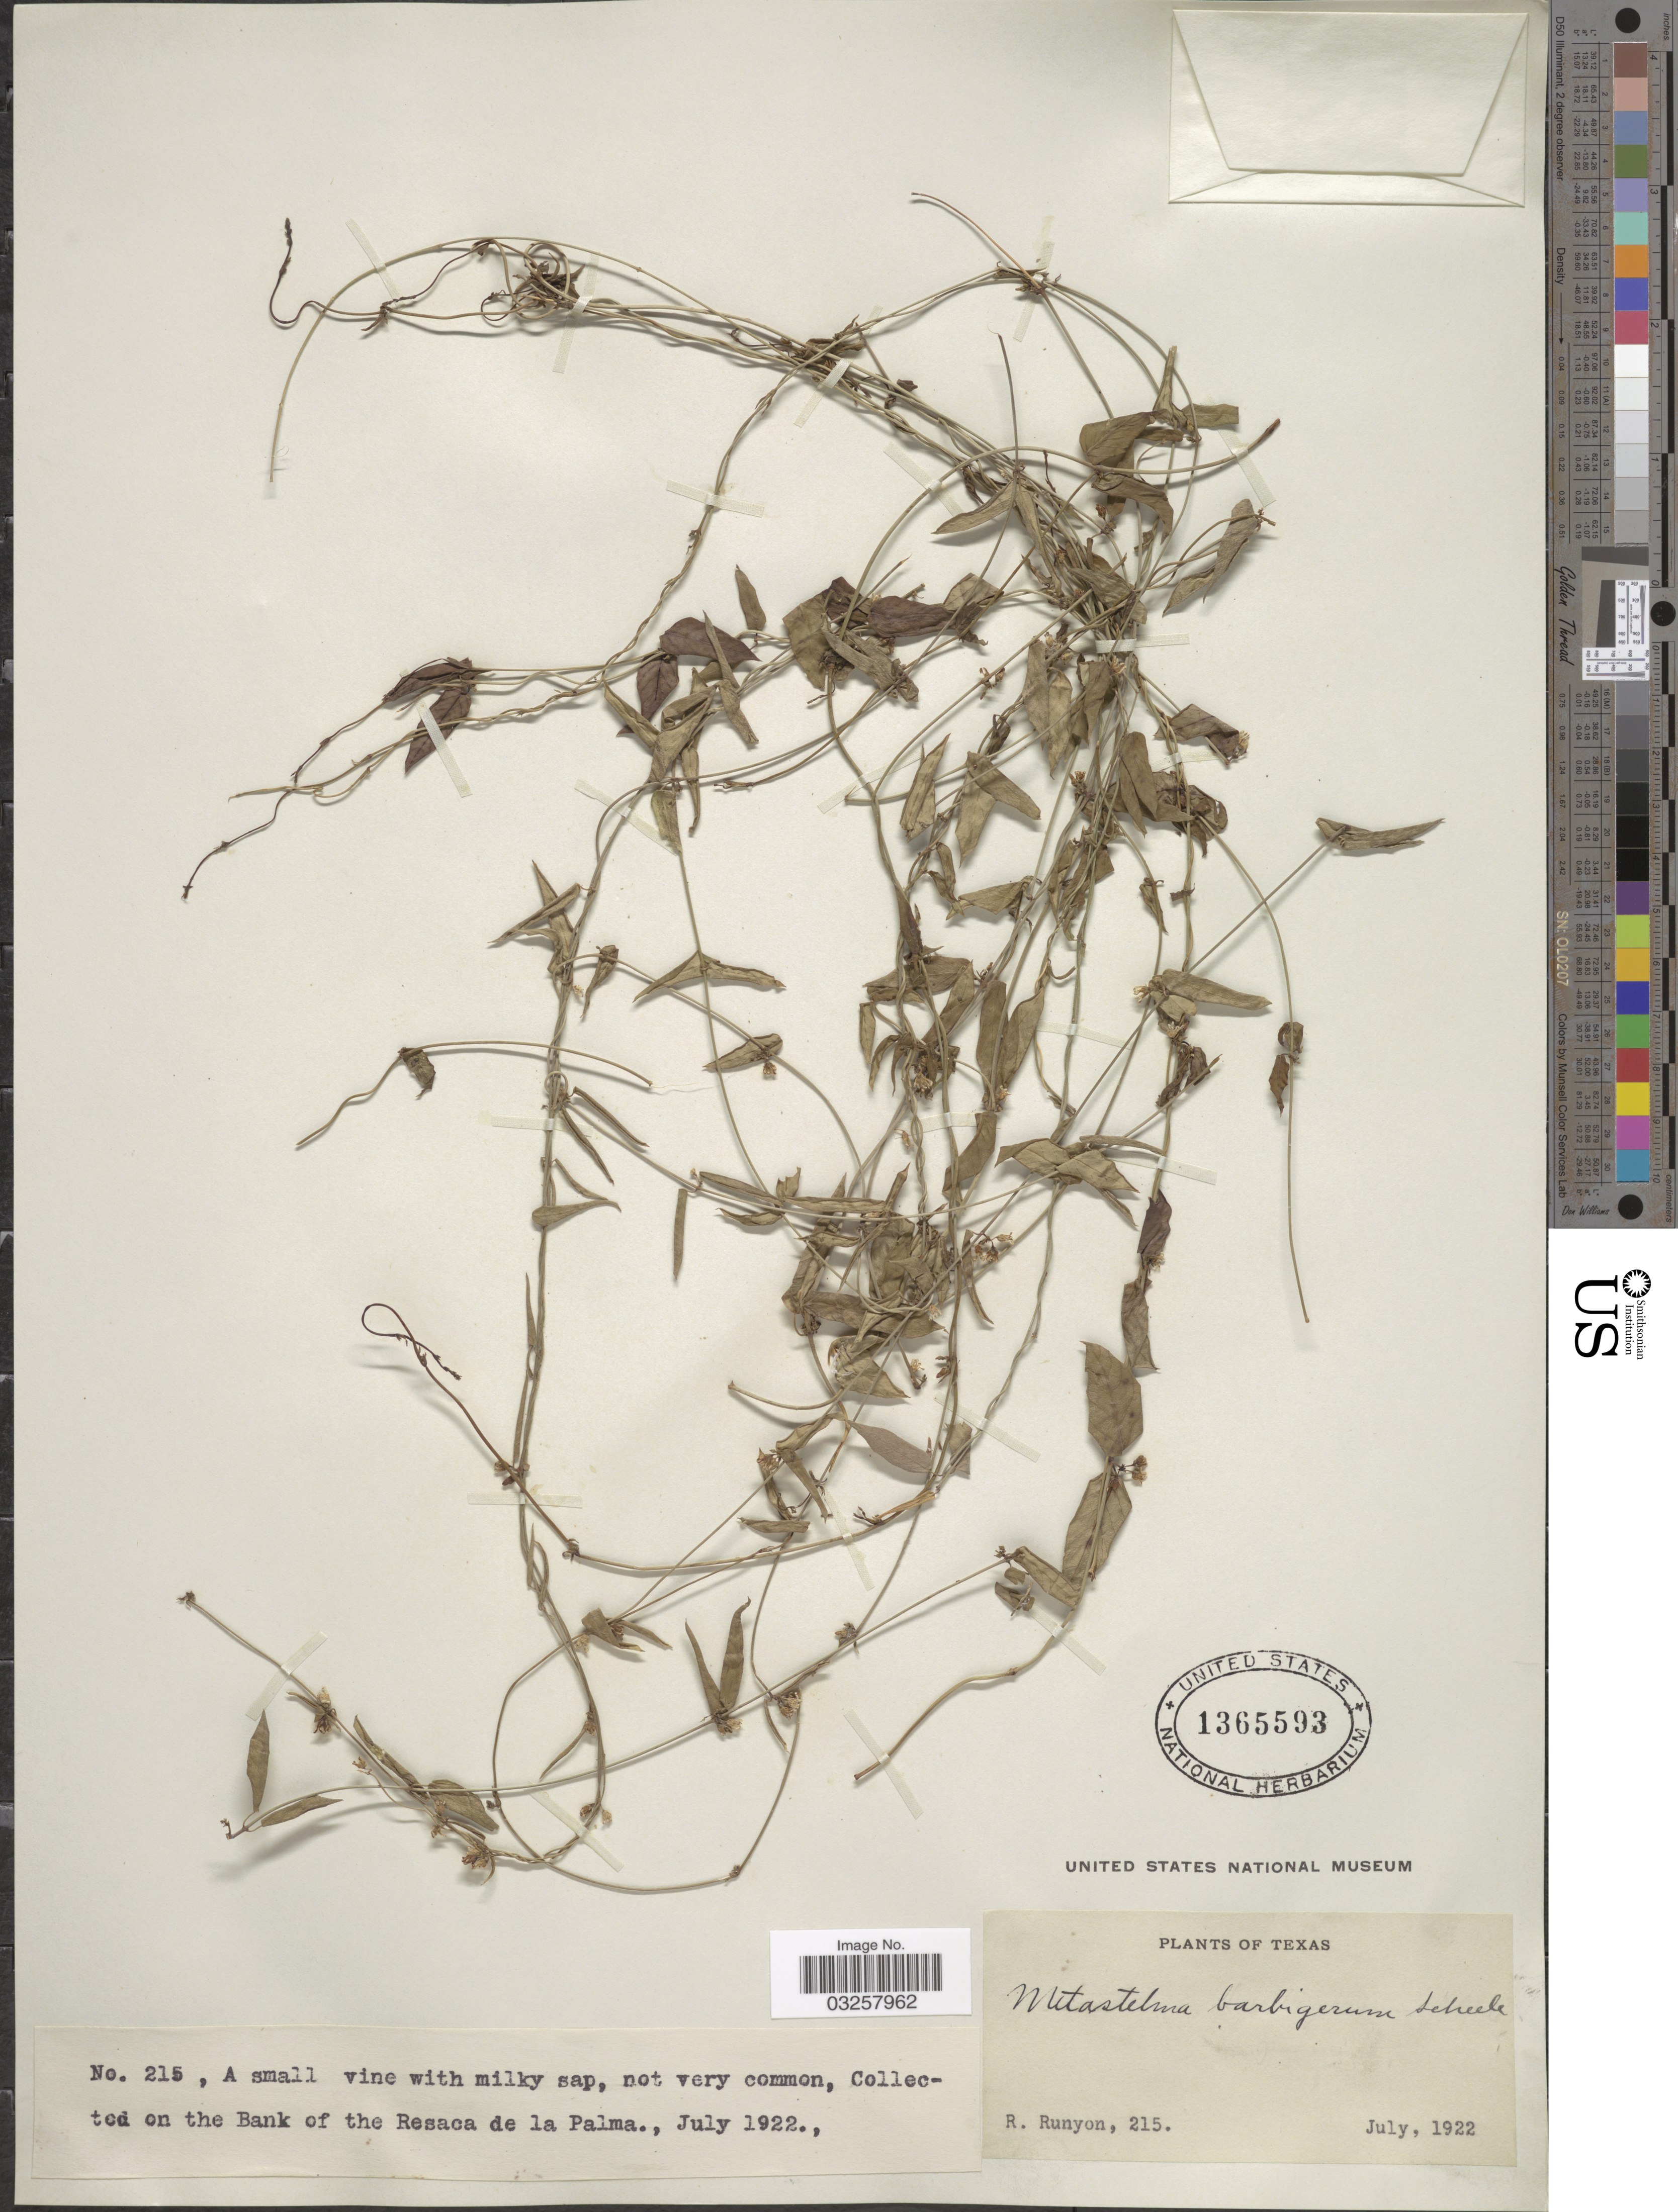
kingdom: Plantae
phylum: Tracheophyta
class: Magnoliopsida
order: Gentianales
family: Apocynaceae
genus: Metastelma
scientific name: Metastelma barbigerum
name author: Scheele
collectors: R. Runyon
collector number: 215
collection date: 1922-07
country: United States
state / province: Texas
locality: Bank of the Resaca de la Palma.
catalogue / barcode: US 1365593